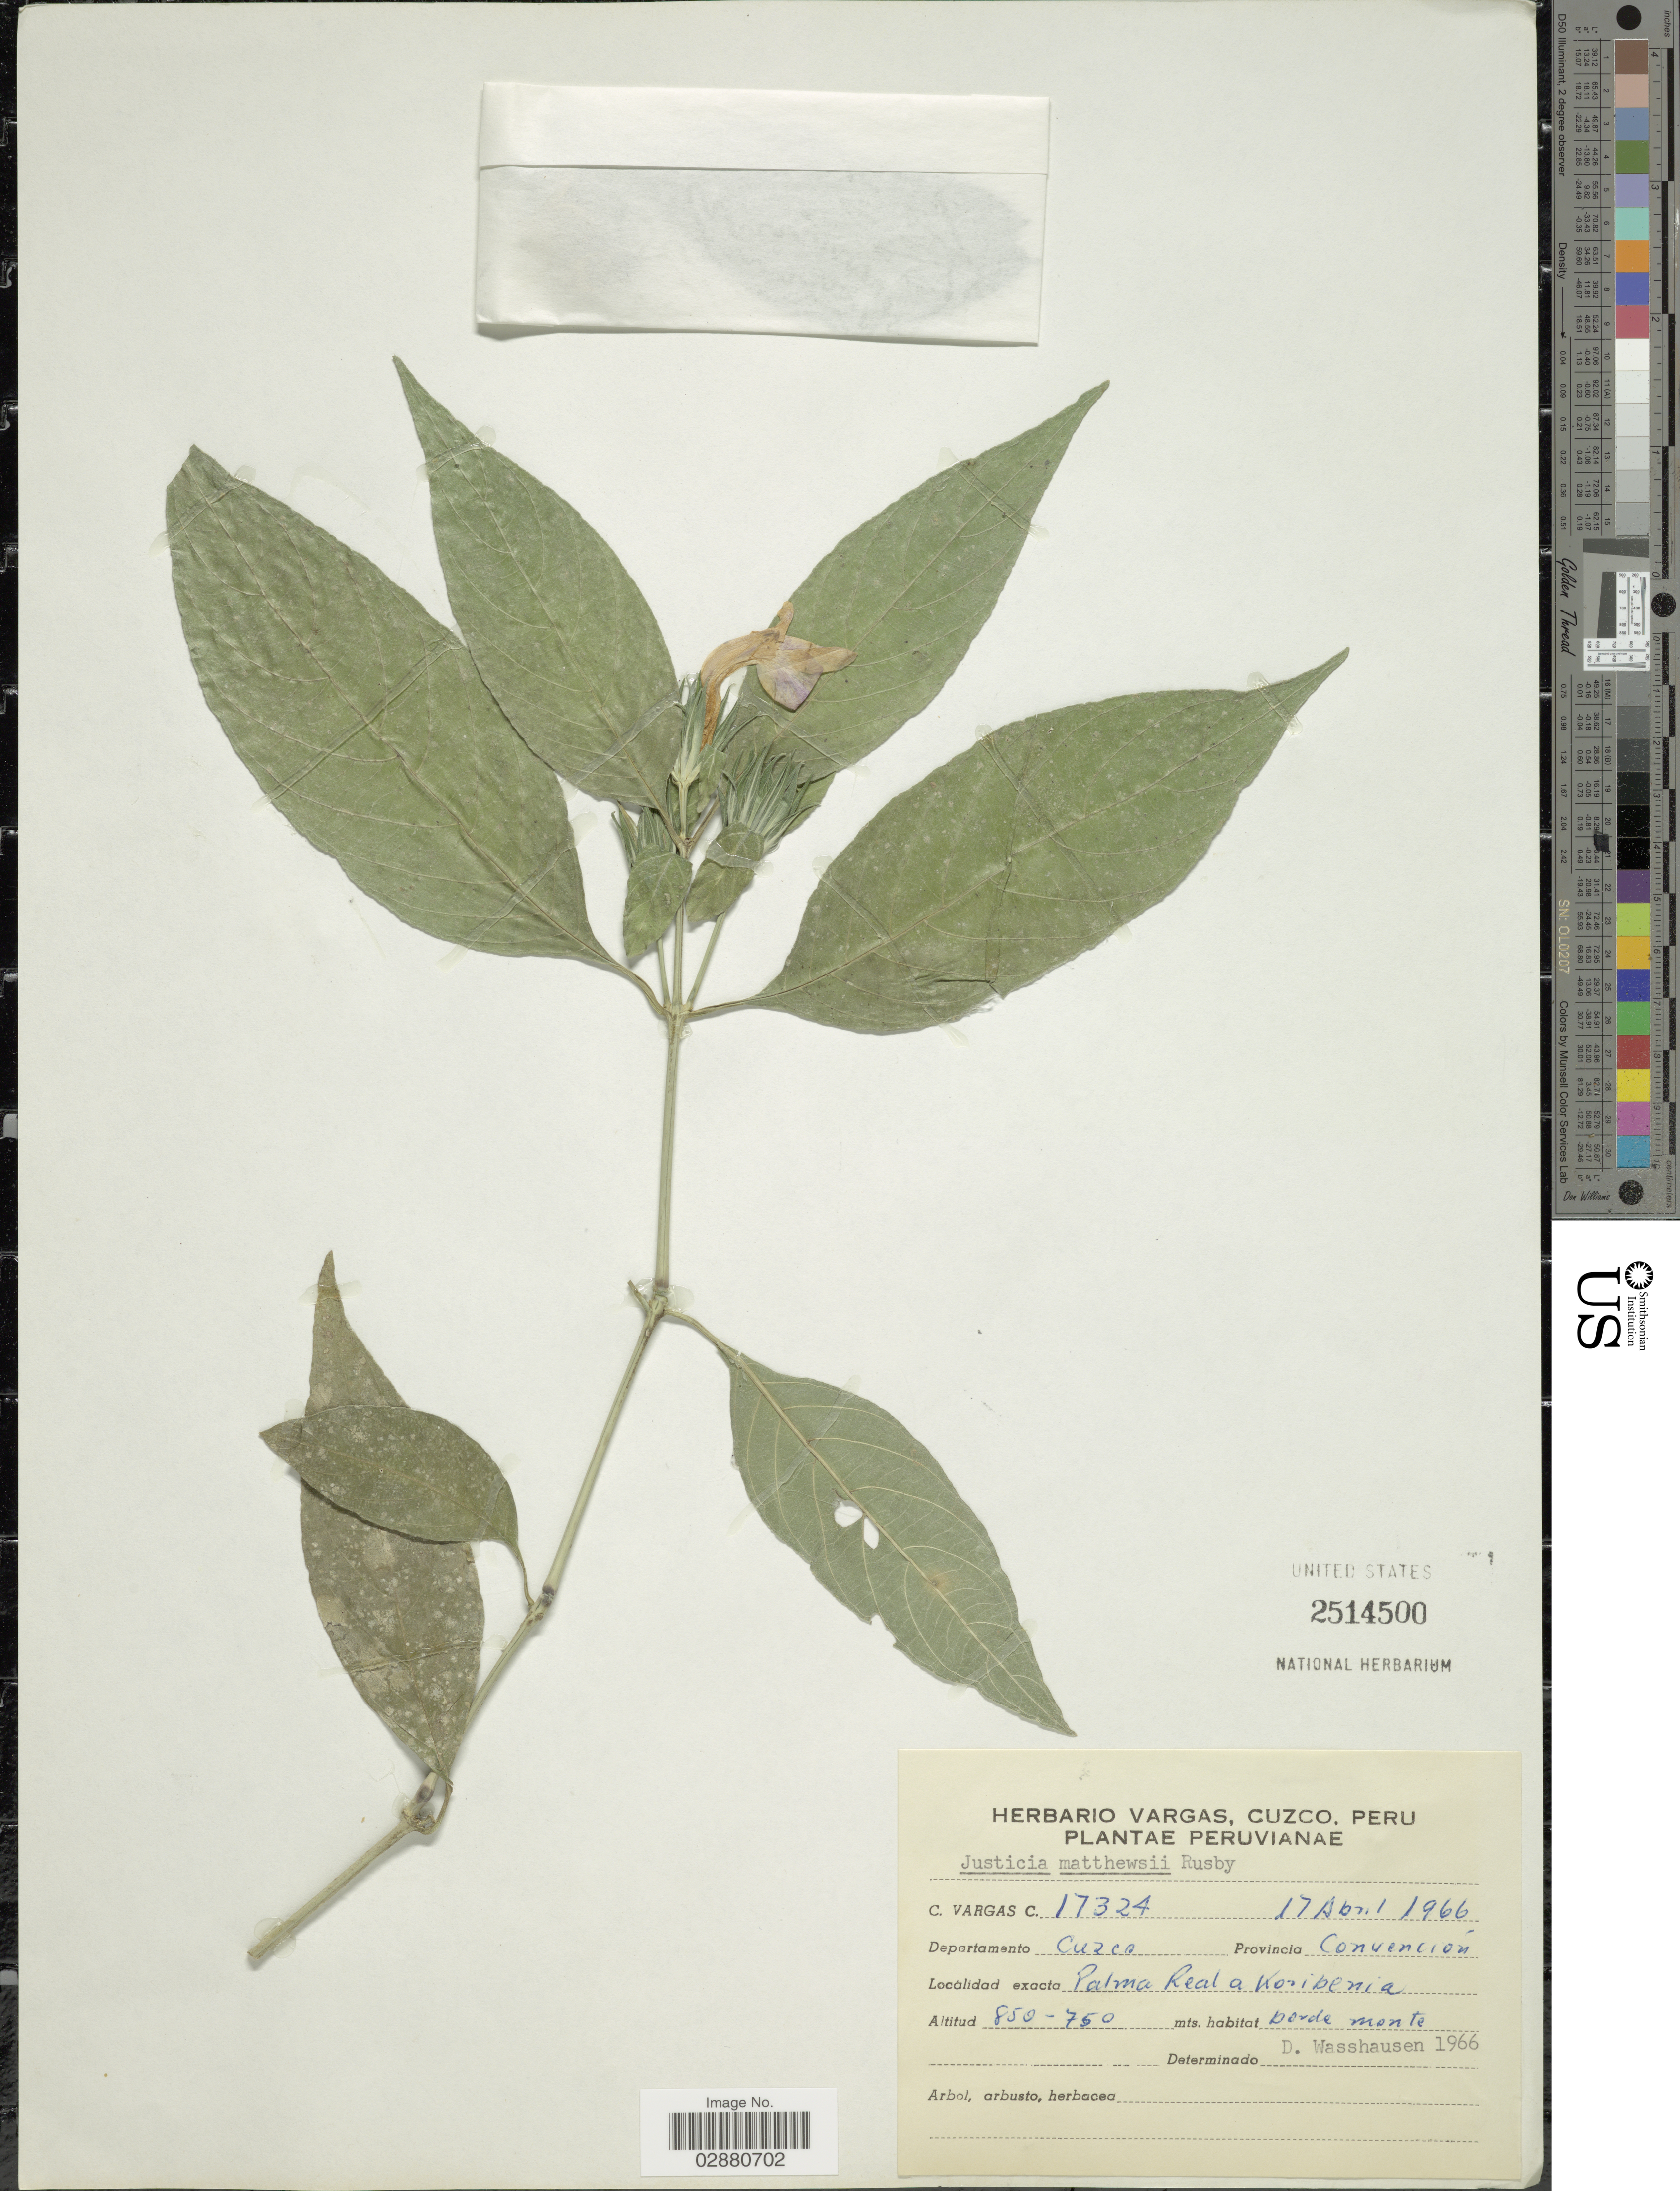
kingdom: Plantae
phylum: Tracheophyta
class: Magnoliopsida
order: Lamiales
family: Acanthaceae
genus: Justicia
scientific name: Justicia rusbyi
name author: (Lindau) V.A.W. Graham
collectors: C. Vargas Calderón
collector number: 17324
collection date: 1966-04-17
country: Peru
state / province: Cusco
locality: Departamento Cuzco. Provincia Convención. Palma Real a Koribenia.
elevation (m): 750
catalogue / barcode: US 2514500